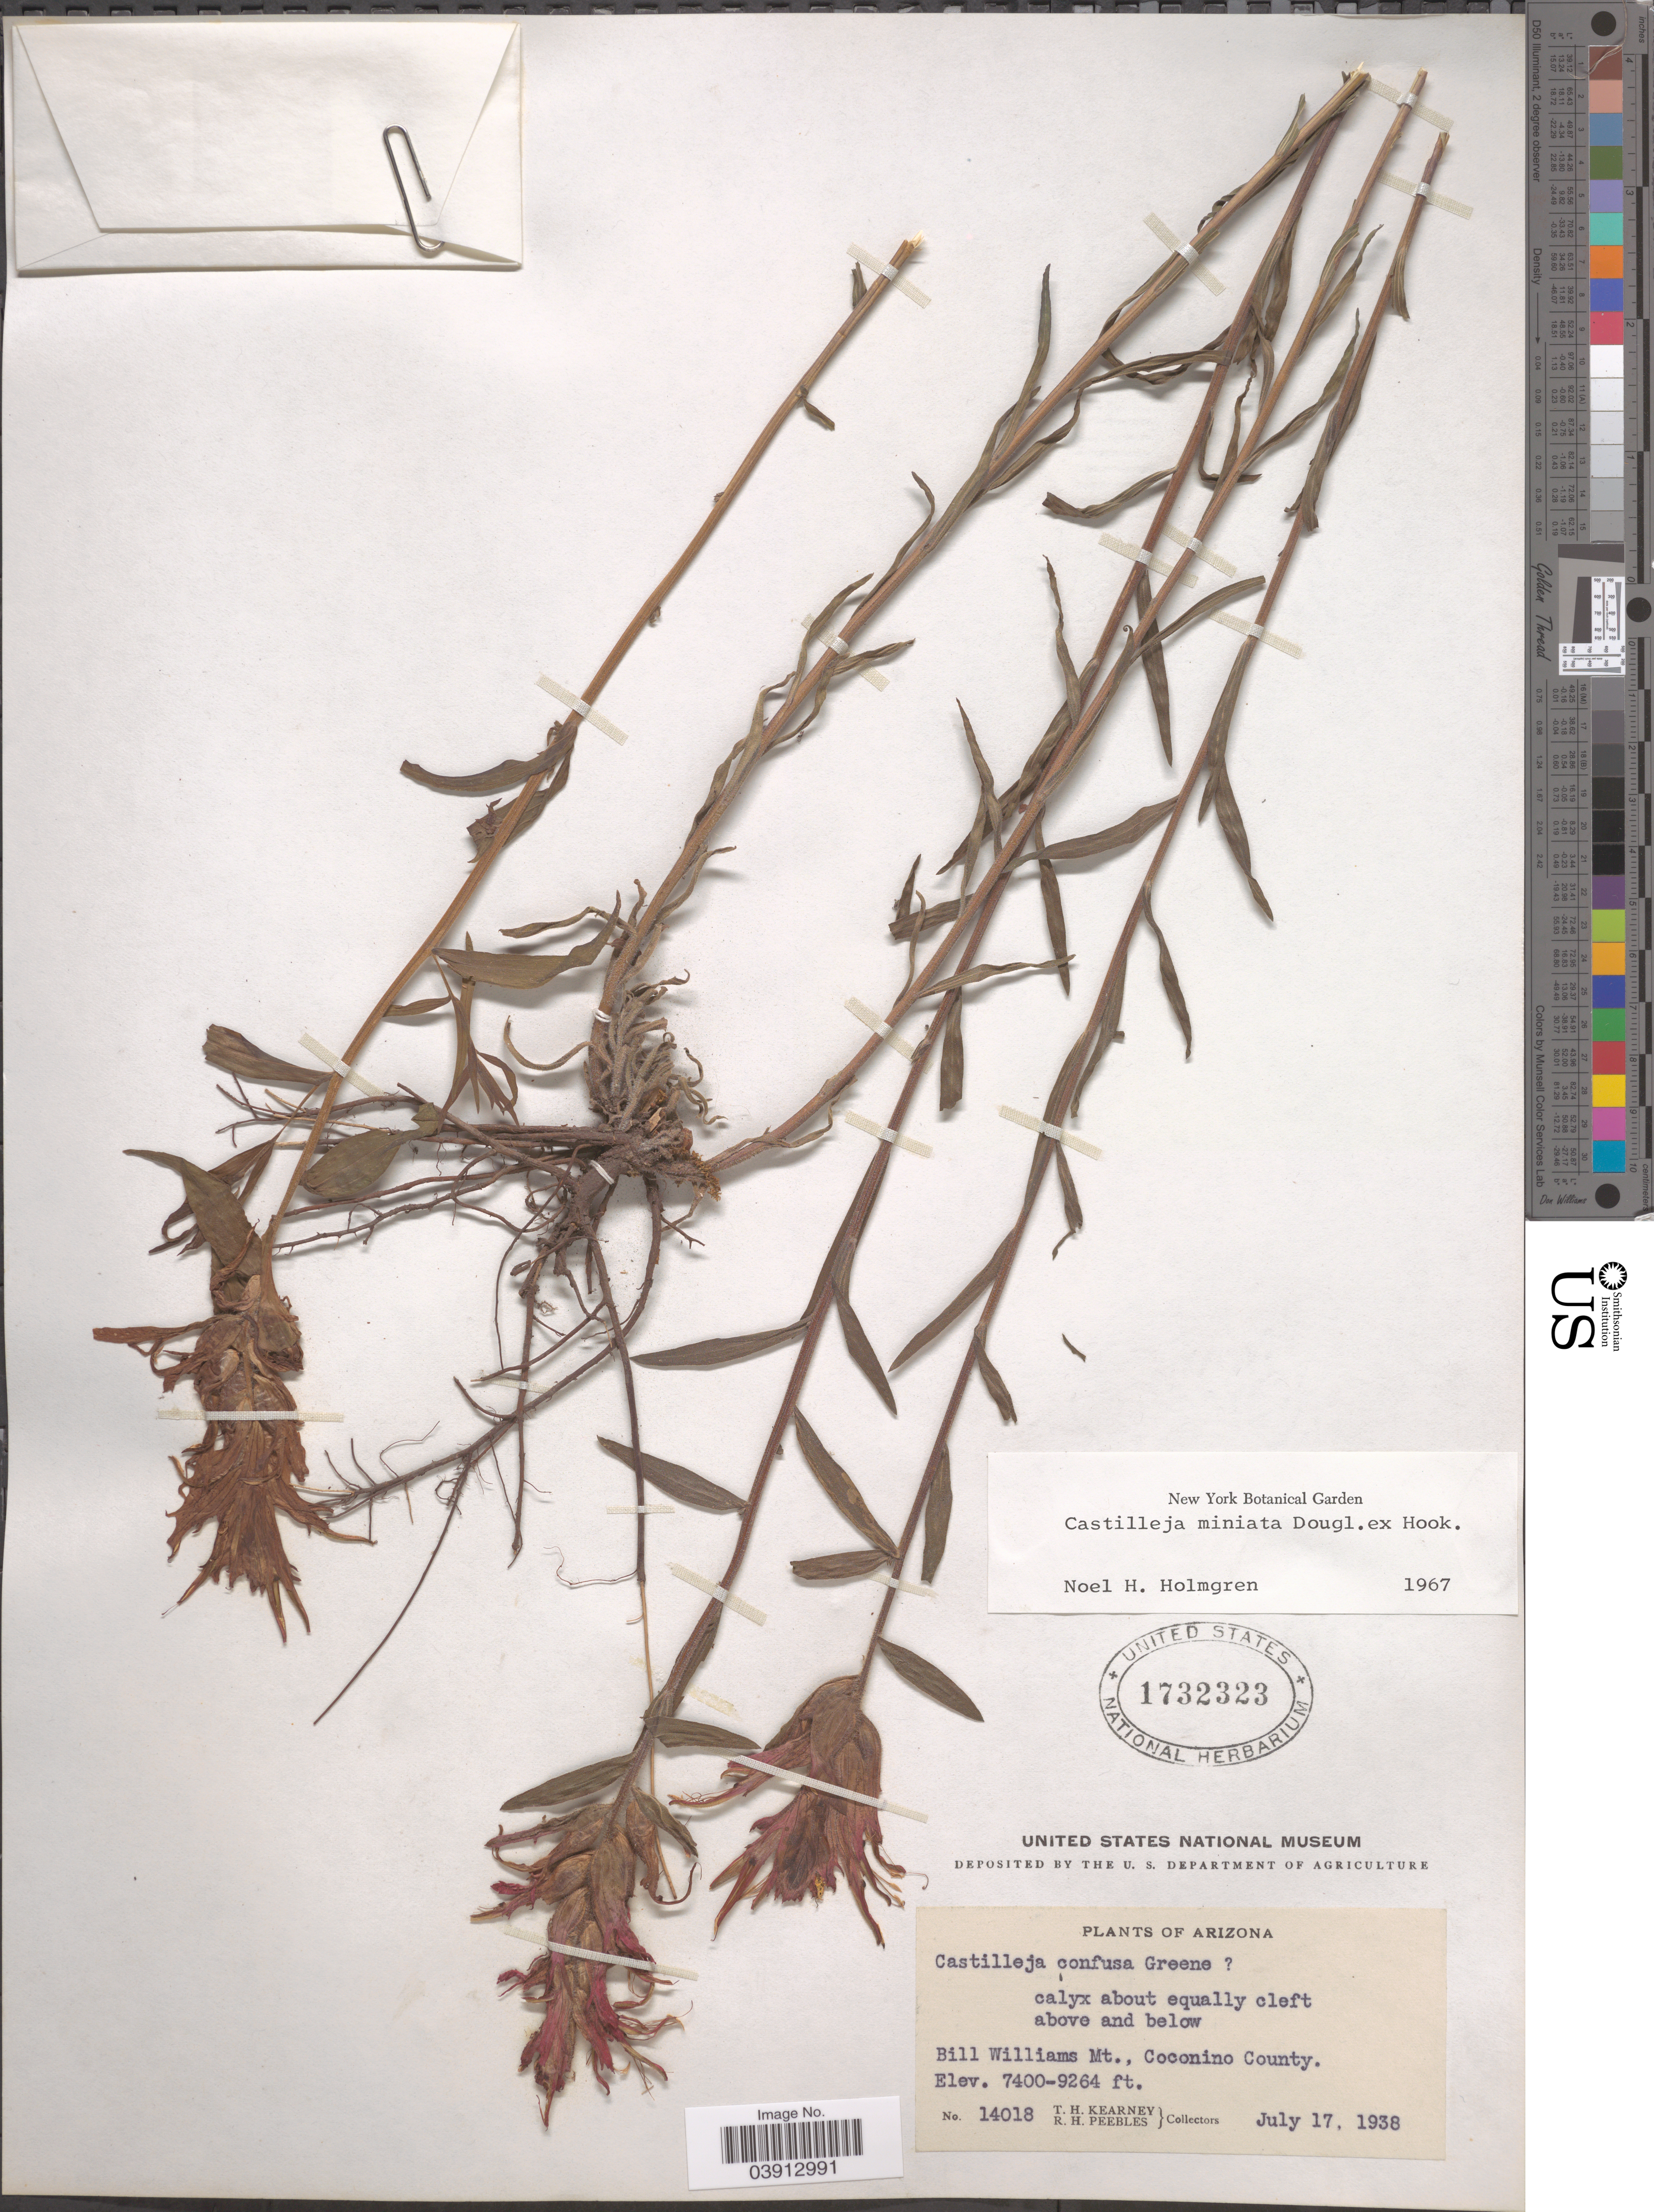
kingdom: Plantae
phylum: Tracheophyta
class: Magnoliopsida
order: Lamiales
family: Orobanchaceae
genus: Castilleja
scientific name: Castilleja miniata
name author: Douglas ex Hook.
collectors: T. H. Kearney & R. H. Peebles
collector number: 14018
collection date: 1938-07-17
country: United States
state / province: Arizona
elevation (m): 2256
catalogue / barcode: US 1732323